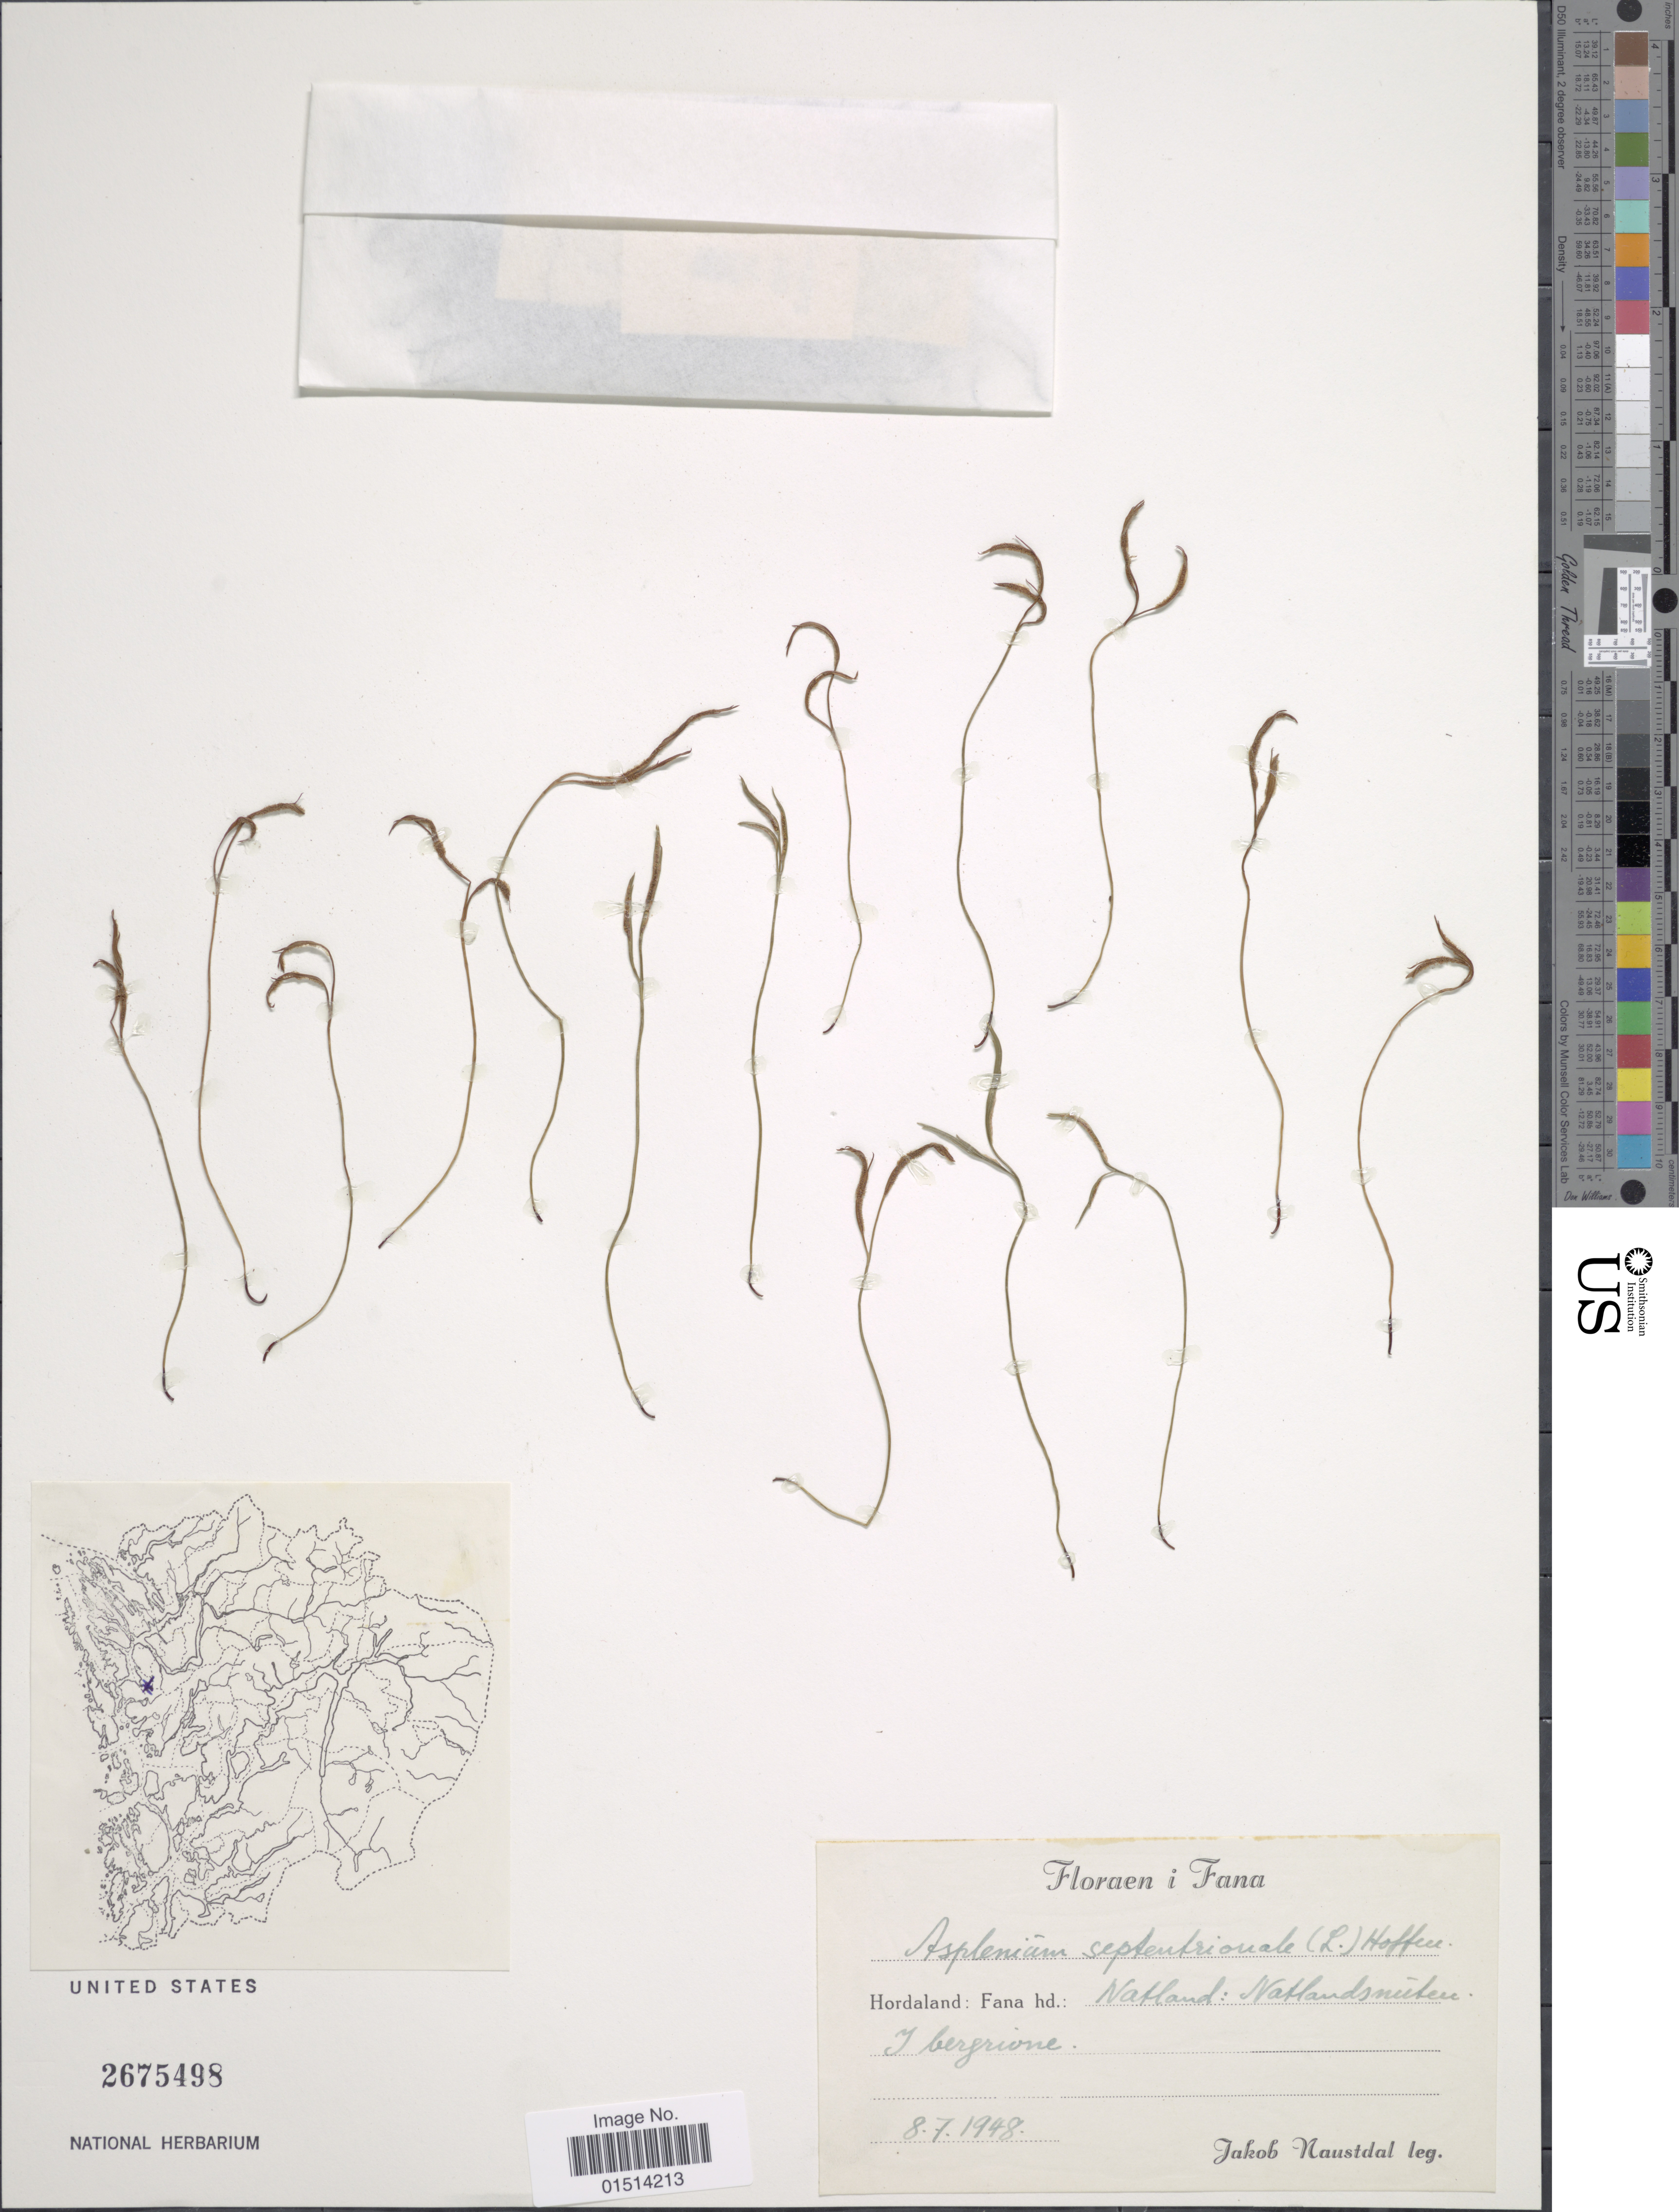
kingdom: Plantae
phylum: Tracheophyta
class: Polypodiopsida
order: Polypodiales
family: Aspleniaceae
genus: Asplenium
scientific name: Asplenium septentrionale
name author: (L.) Hoffm.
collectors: J. Naustdal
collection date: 1948-07-08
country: Palau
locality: Hordaland: Fana hd: Natland: Nathlandsnukeu, I bergrione [interpreted]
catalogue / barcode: US 2675498